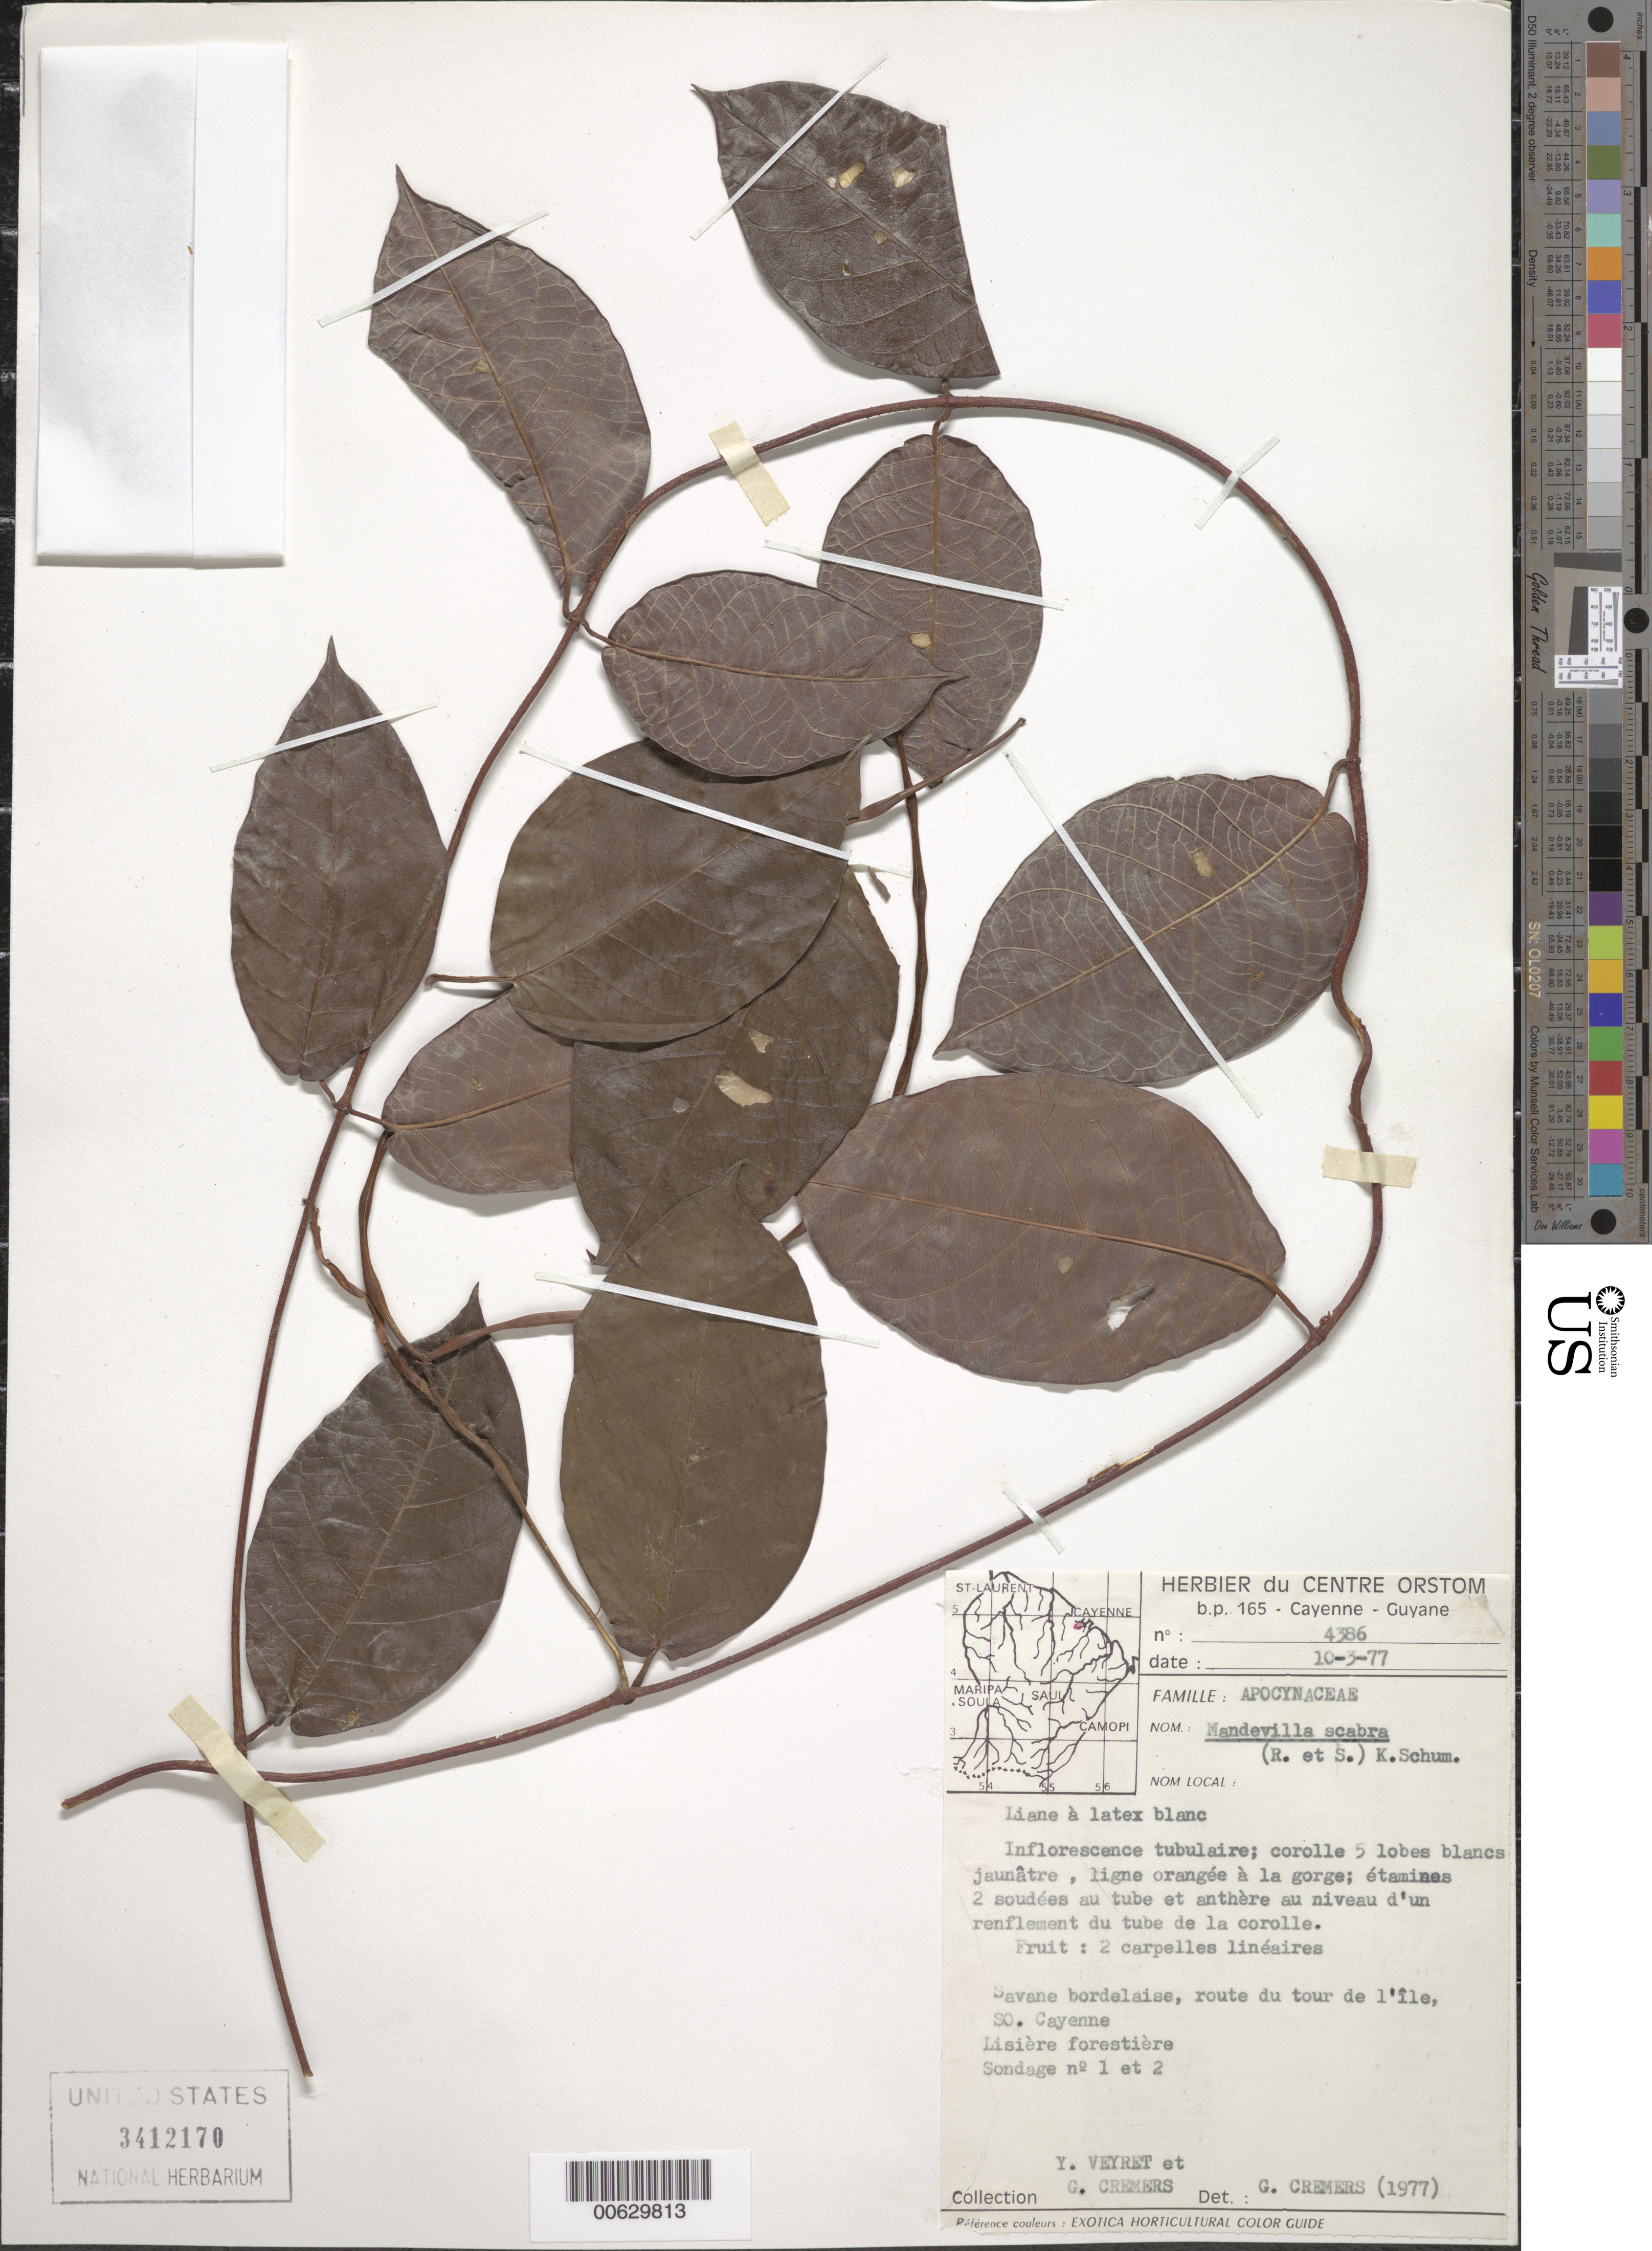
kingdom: Plantae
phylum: Tracheophyta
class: Magnoliopsida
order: Gentianales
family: Apocynaceae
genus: Mandevilla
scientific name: Mandevilla scabra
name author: (Hoffmanns. ex Roem. & Schult.) K. Schum.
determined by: Cremers, Georges A.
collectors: Y. Veyret & G. Cremers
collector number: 4386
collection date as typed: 10-Mar-77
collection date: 1977-03-10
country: French Guiana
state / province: Cayenne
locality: Cayenne, route du tour de l'Ile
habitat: Savane bordelaise, route du tour de l'ile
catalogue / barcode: US 3412170